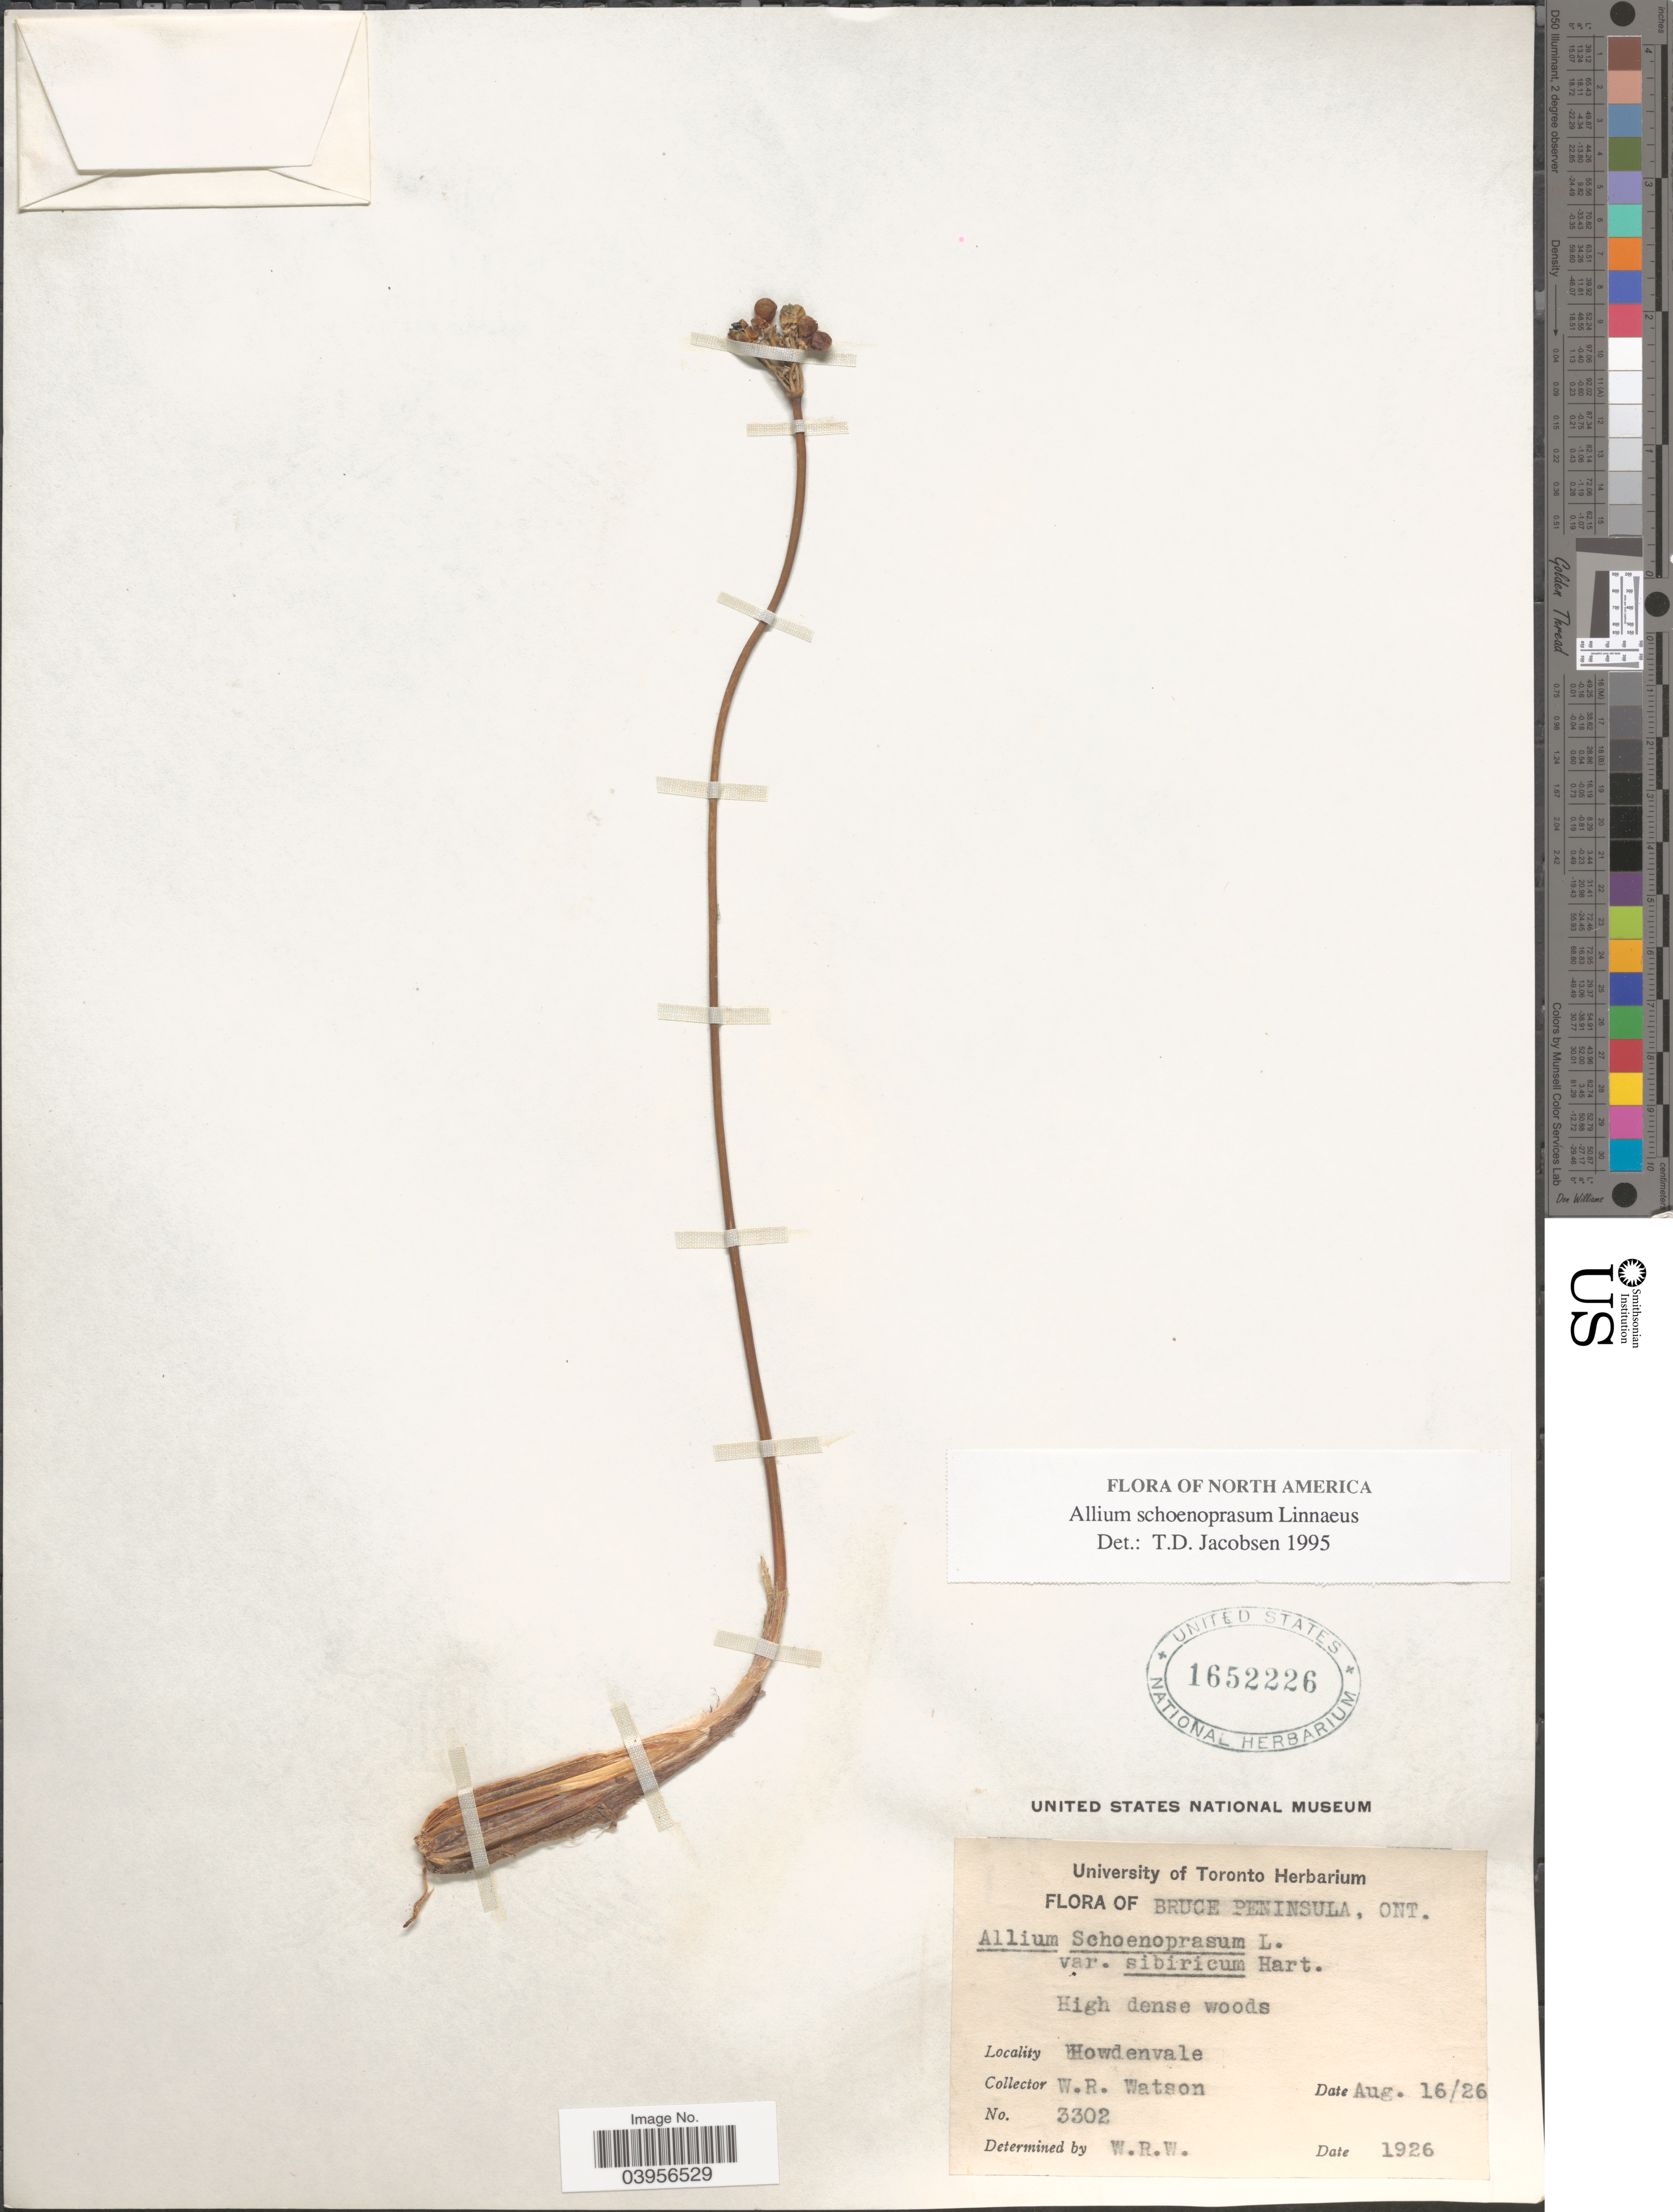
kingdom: Plantae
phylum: Tracheophyta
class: Liliopsida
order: Asparagales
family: Amaryllidaceae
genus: Allium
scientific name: Allium schoenoprasum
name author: L.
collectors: W. R. Watson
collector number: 3302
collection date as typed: Transcribed d/m/y: 16/8/26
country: Canada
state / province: Ontario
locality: Bruce Peninsula. Howdenvale.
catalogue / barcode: US 1652226